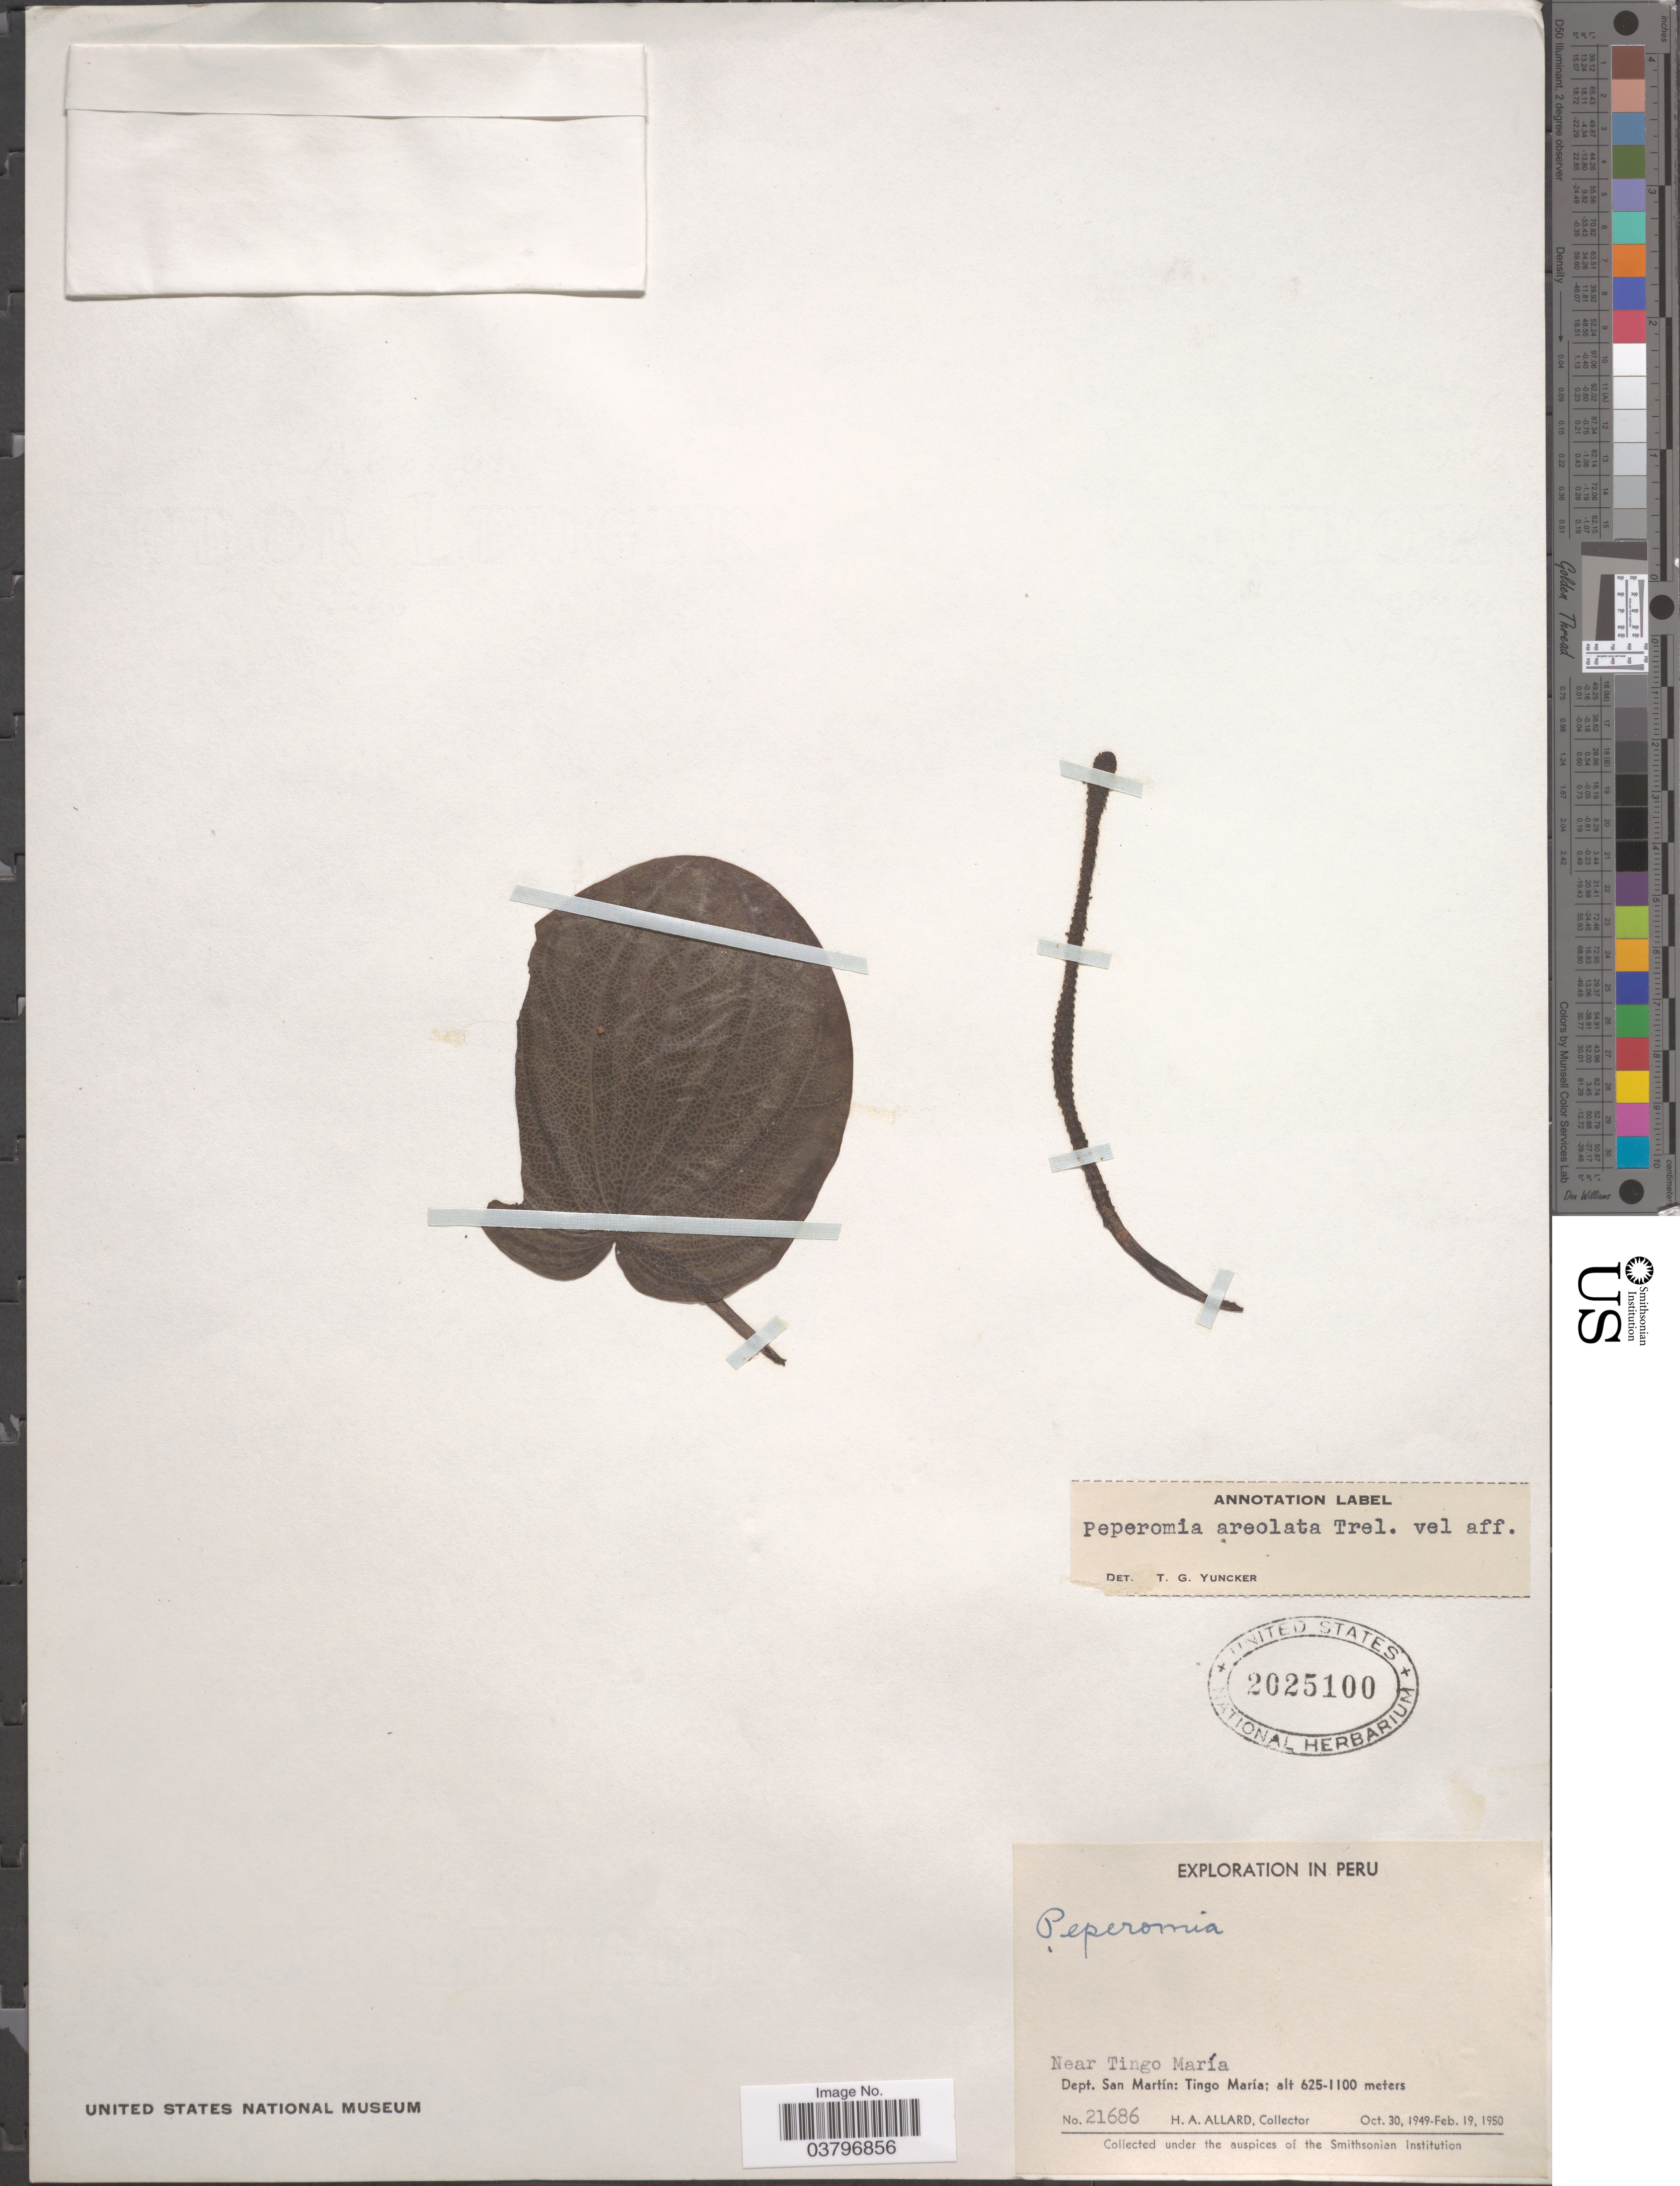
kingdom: Plantae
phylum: Tracheophyta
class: Magnoliopsida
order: Piperales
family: Piperaceae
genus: Peperomia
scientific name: Peperomia areolata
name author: Trel. in J.F. Macbr.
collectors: H. A. Allard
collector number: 21686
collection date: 1949-10-30/1950-02-19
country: Peru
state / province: San Martín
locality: Near Tingo María. Dept. San Martín: Tingo María.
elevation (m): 625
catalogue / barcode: US 2025100